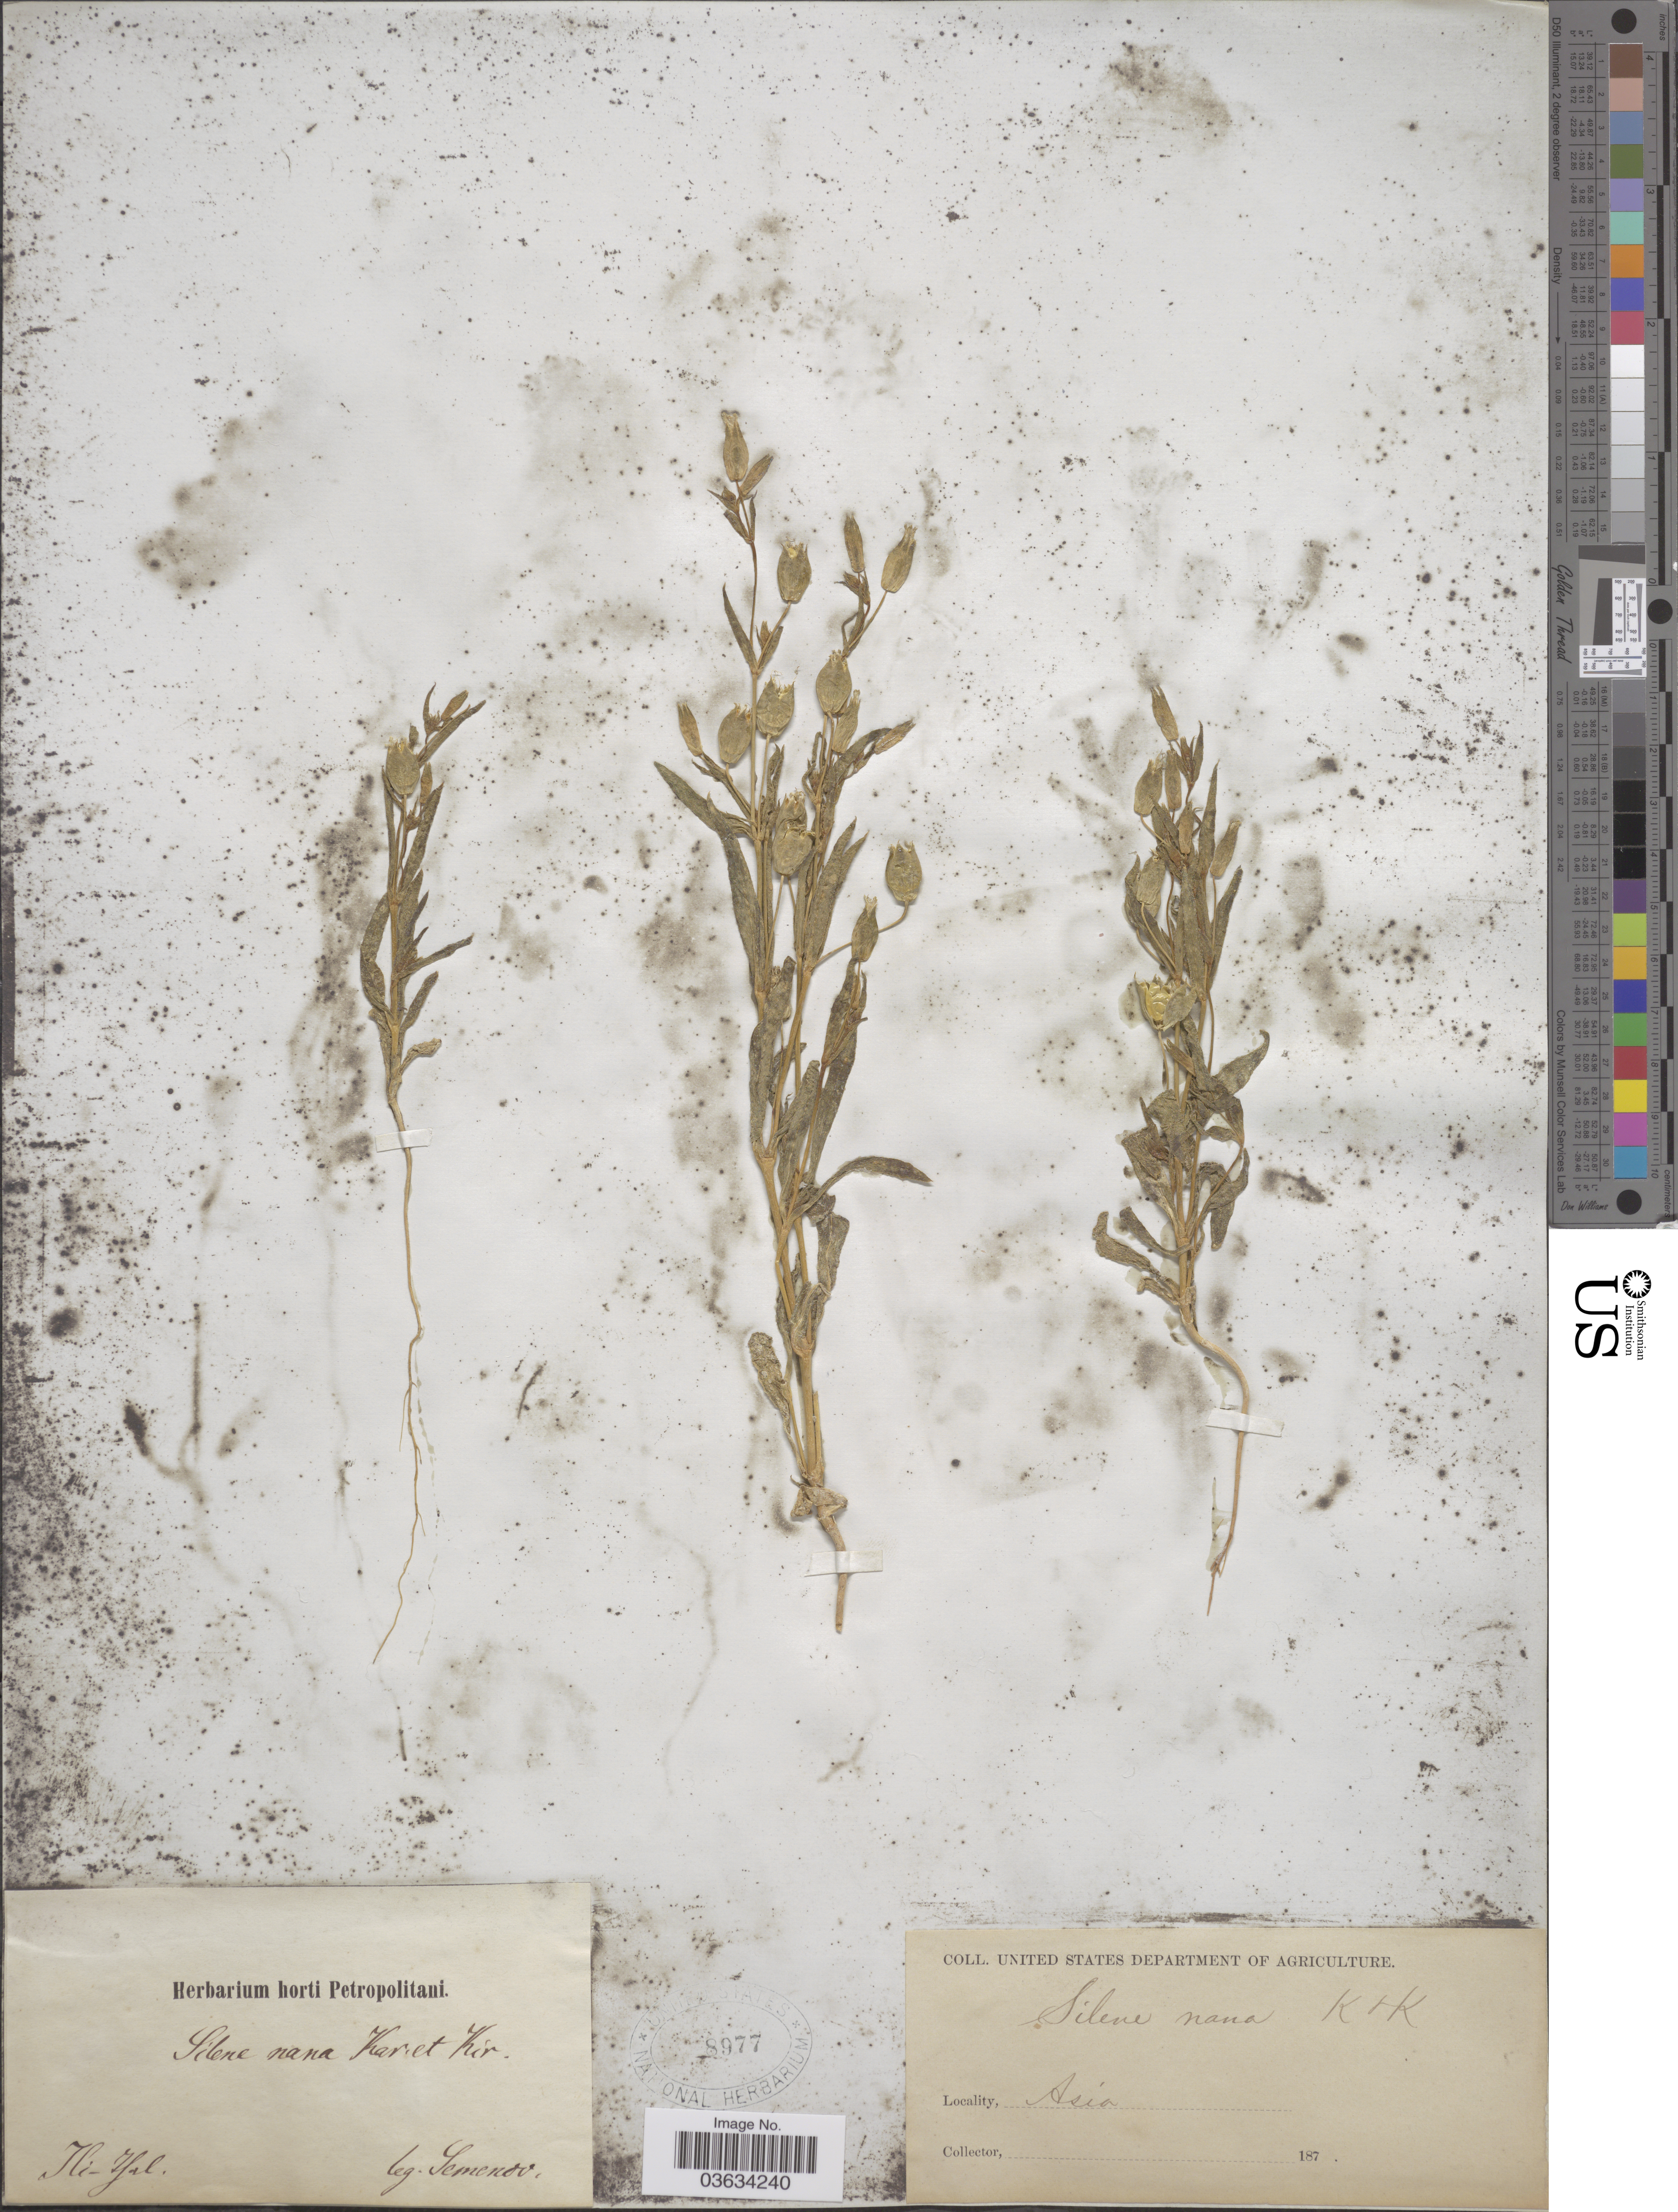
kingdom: Plantae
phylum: Tracheophyta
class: Magnoliopsida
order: Caryophyllales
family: Caryophyllaceae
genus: Silene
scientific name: Silene nana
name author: Kar. & Kir.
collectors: -- Semenov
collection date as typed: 187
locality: Hi-Yal. [interpreted] Asia.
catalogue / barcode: US 8977